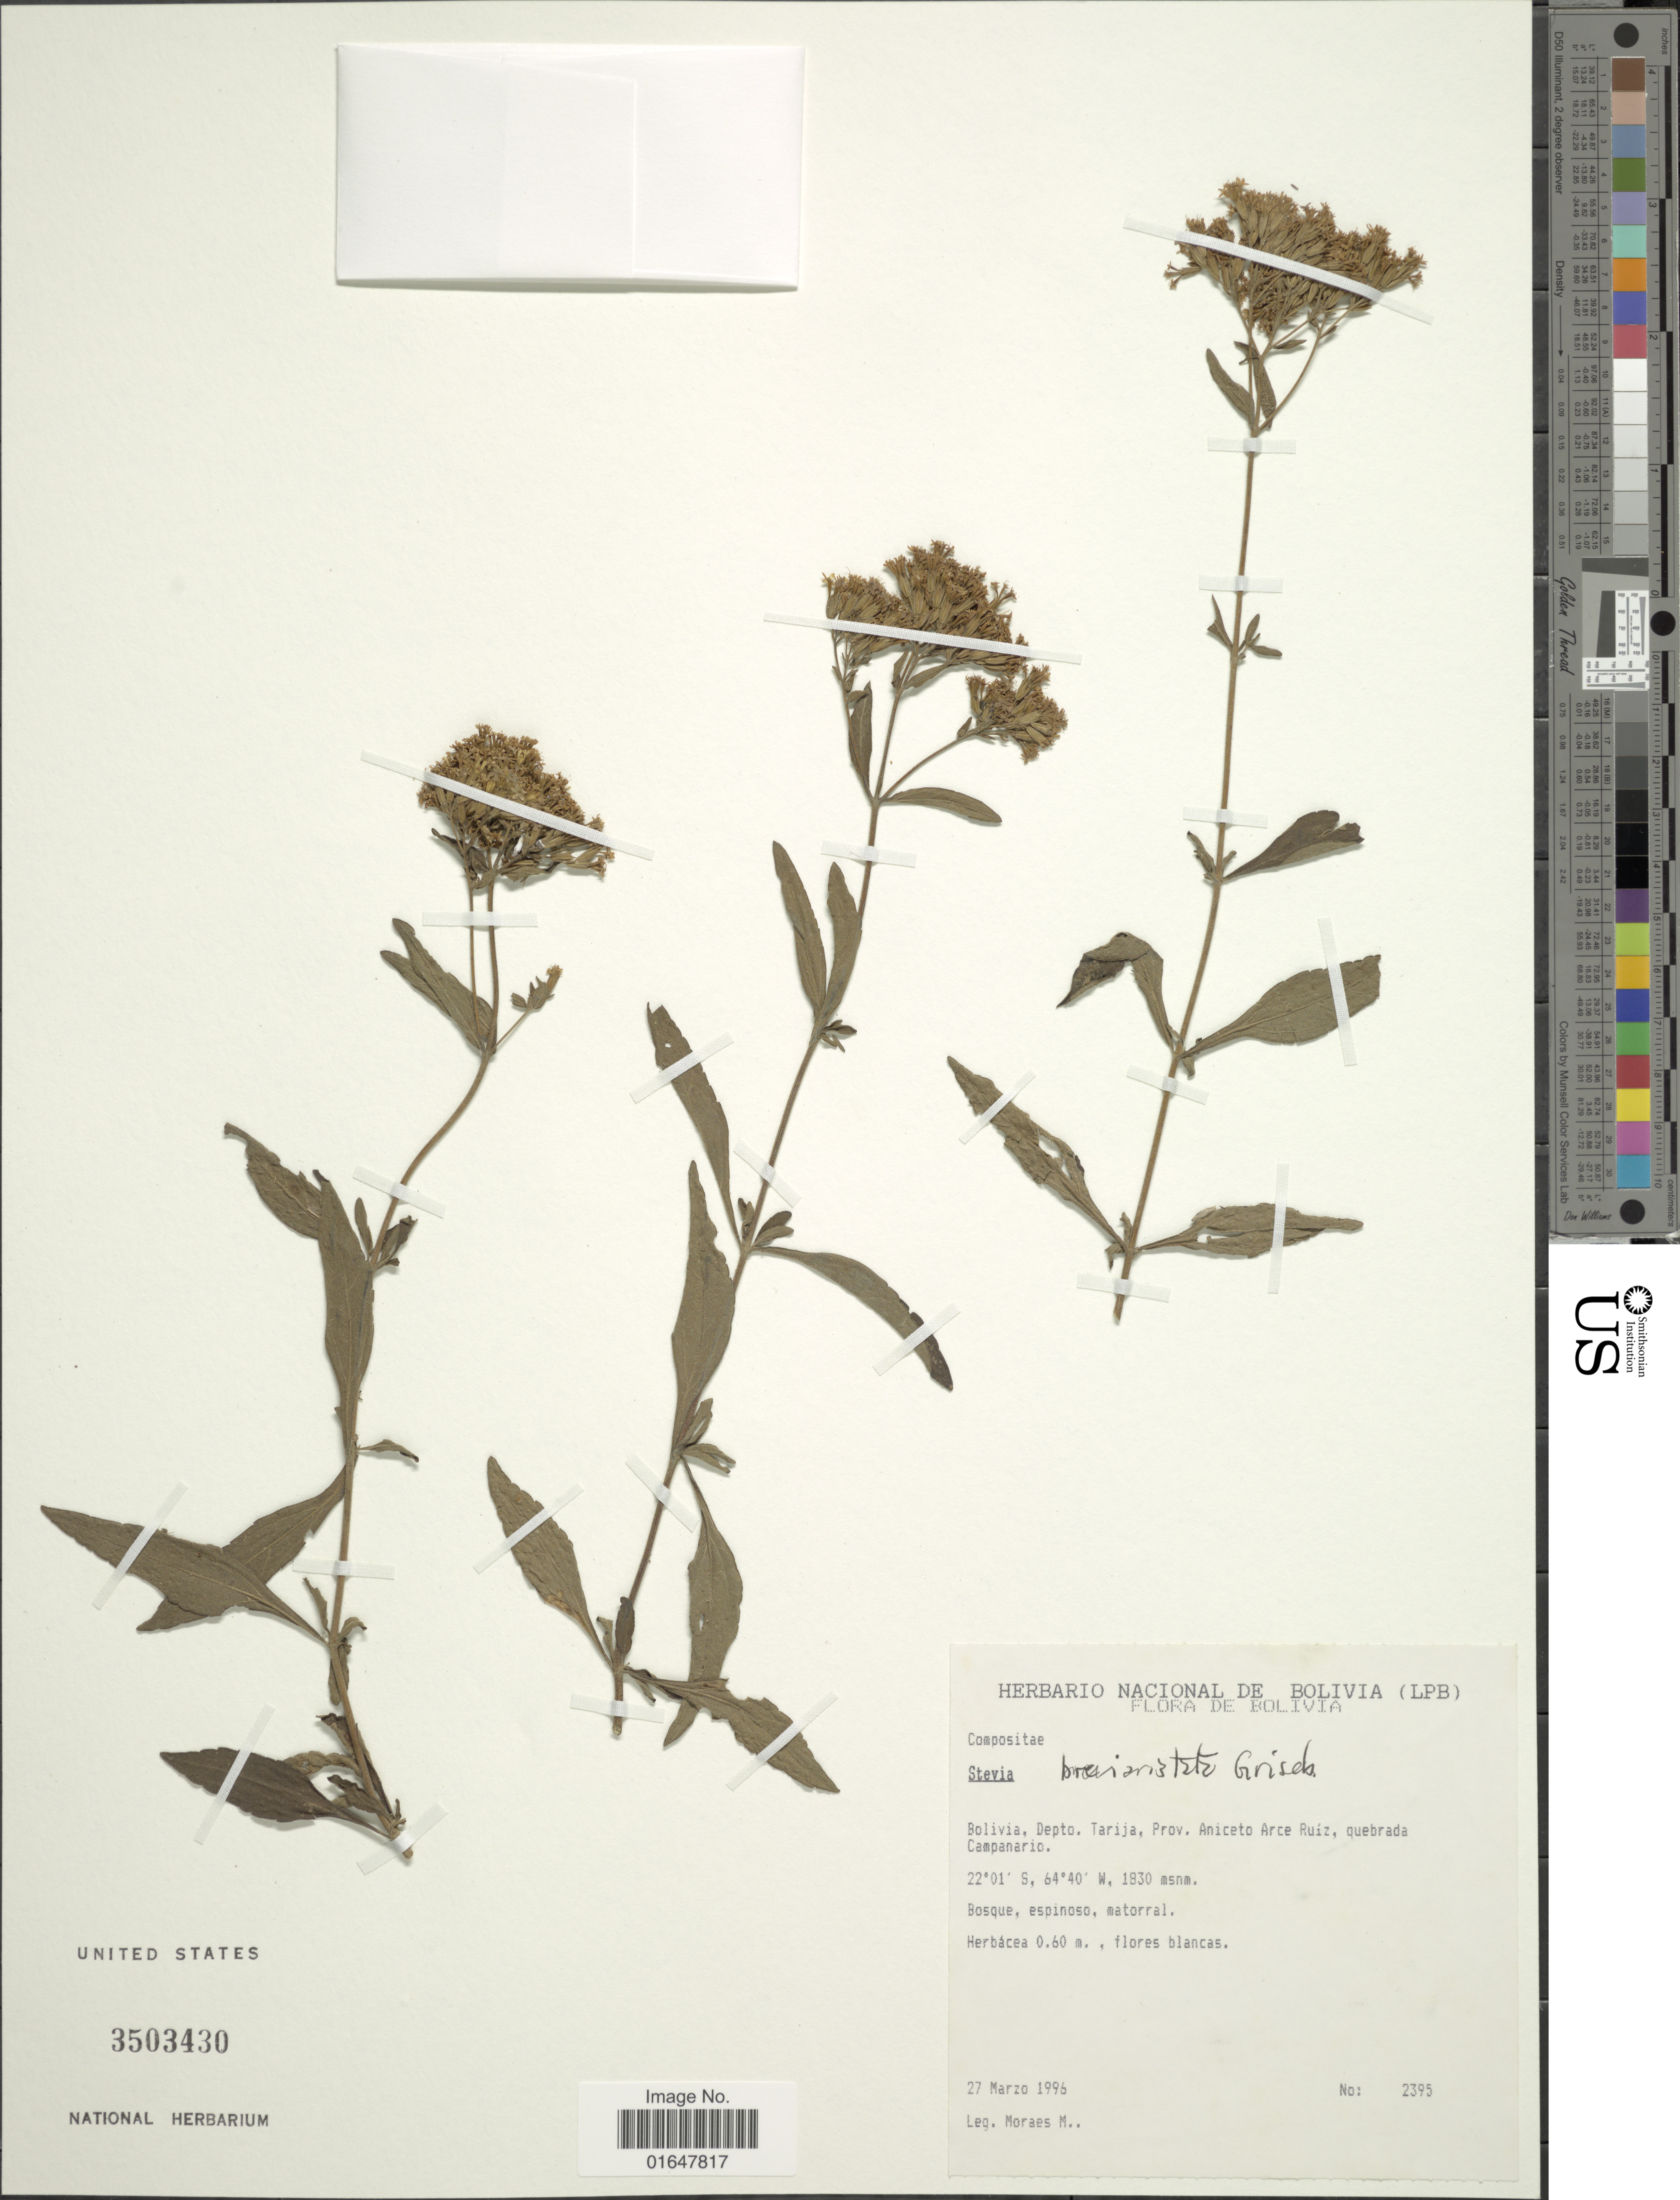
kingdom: Plantae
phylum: Tracheophyta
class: Magnoliopsida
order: Asterales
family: Asteraceae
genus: Stevia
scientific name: Stevia breviaristata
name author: Hook. & Arn.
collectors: M. Moraes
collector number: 2395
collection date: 1996-03-27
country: Bolivia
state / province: Tarija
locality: Prov. Aniceto Arce Ruiz, quebrada Campanario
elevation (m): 1830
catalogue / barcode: US 3503430